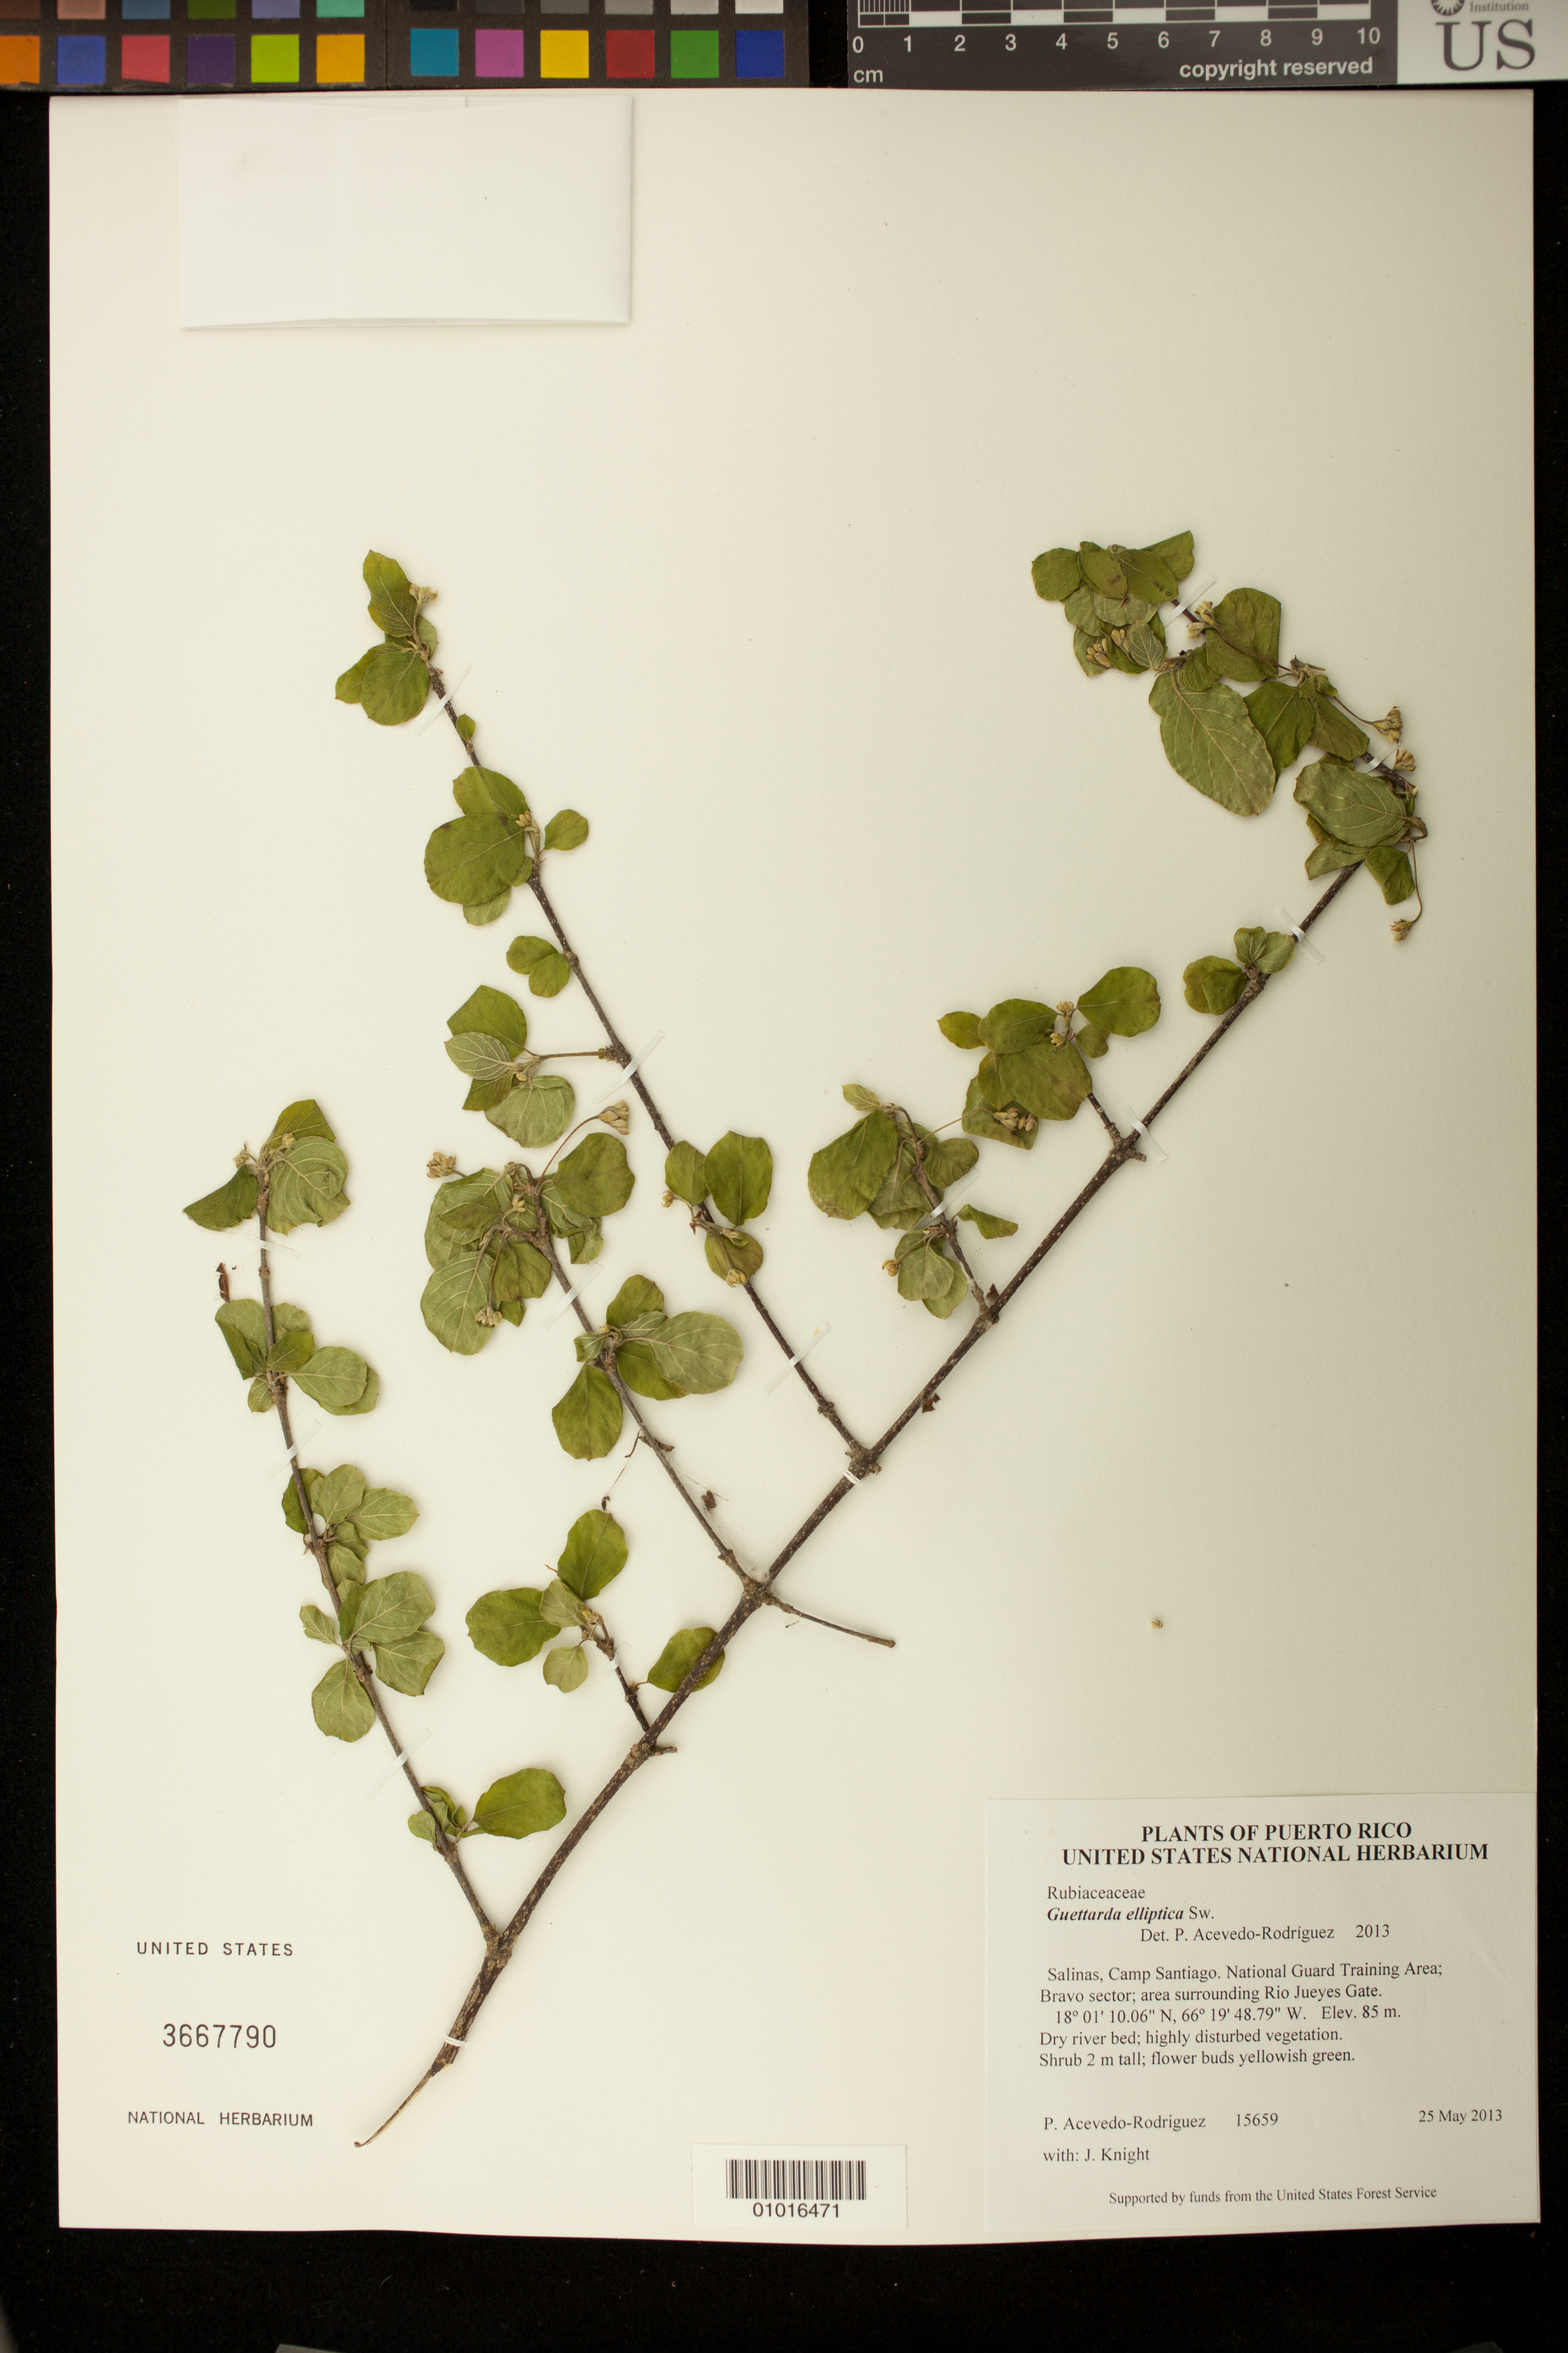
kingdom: Plantae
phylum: Tracheophyta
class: Magnoliopsida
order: Gentianales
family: Rubiaceae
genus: Guettarda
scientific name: Guettarda elliptica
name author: Sw.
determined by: Acevedo-Rodríguez, P., (BOT), Smithsonian Institution - National Museum of Natural History (UNITED STATES)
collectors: P. Acevedo-Rodr. & J. Knight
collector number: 15659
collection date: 2013-05-25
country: Puerto Rico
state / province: Salinas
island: Puerto Rico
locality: Camp Santiago, National Guard Training Area; Bravo sector; area surrounding Rio Jueyes Gate.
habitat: Dry river bed; highly disturbed vegetation.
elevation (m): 85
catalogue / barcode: US 3667790